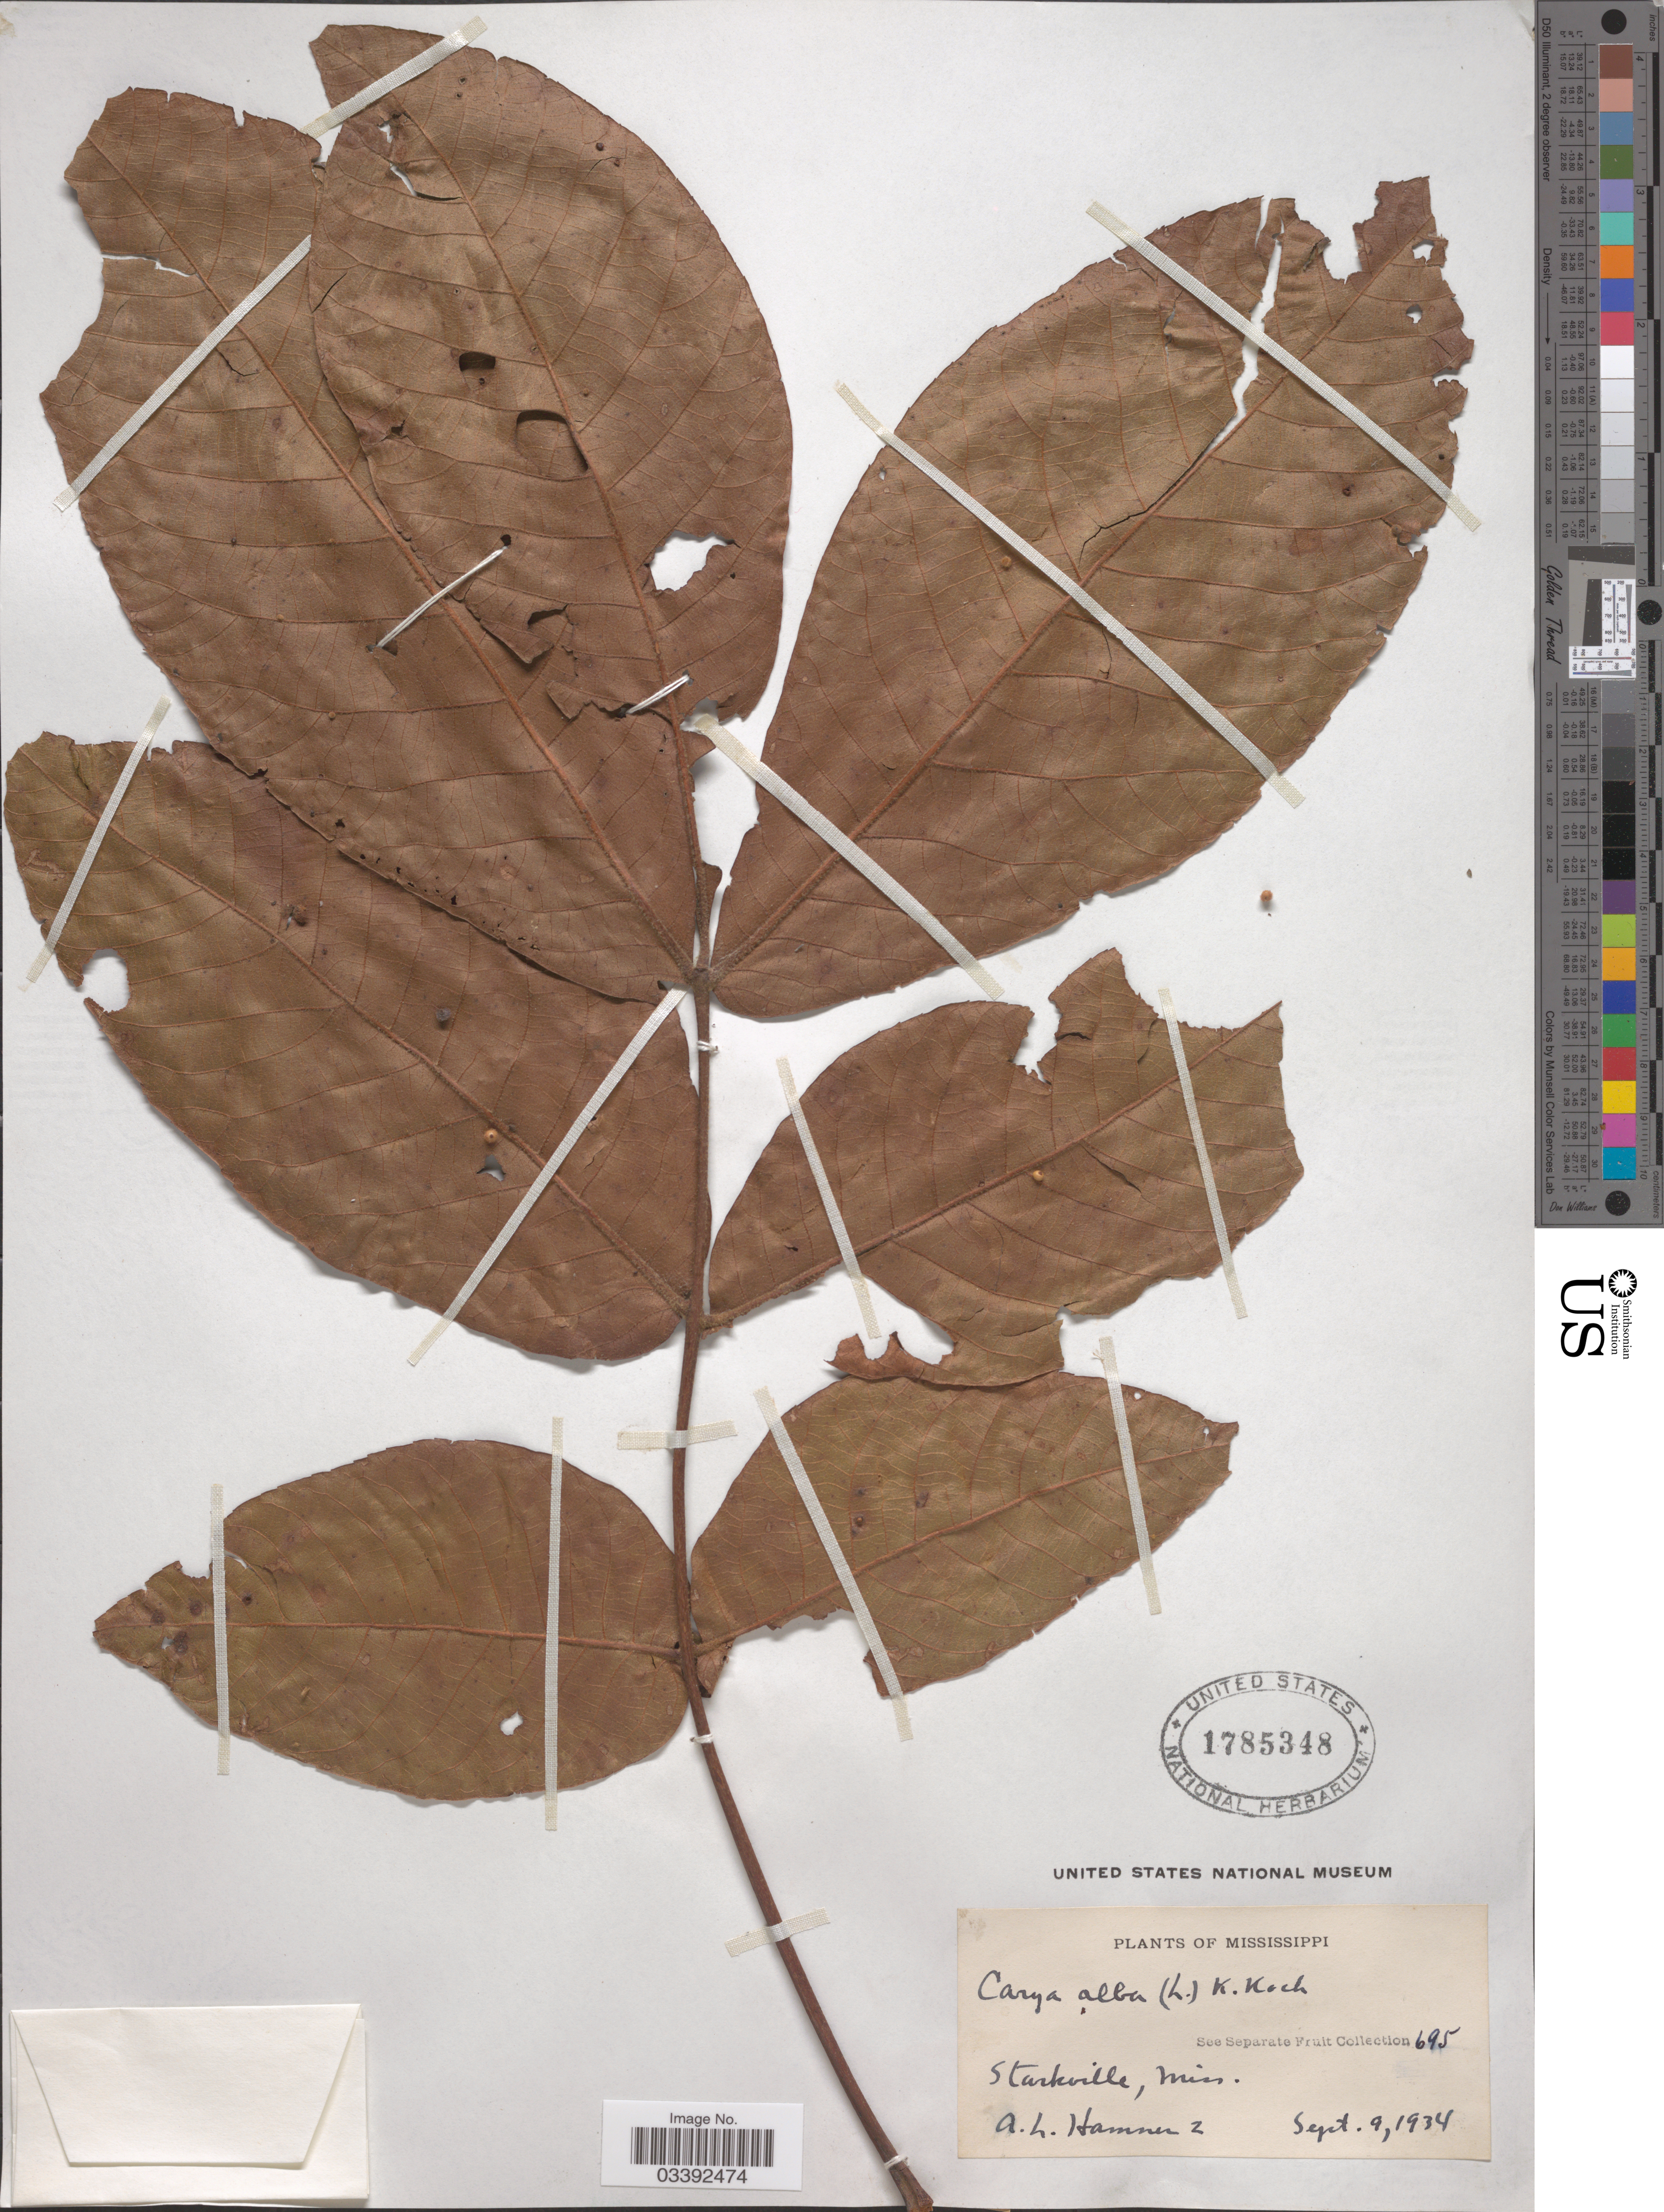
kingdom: Plantae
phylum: Tracheophyta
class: Magnoliopsida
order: Fagales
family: Juglandaceae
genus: Carya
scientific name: Carya tomentosa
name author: (Lam.) Nutt.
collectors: A. Hamner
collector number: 2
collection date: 1934-09-09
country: United States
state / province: Mississippi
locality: Starkville.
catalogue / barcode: US 1785348